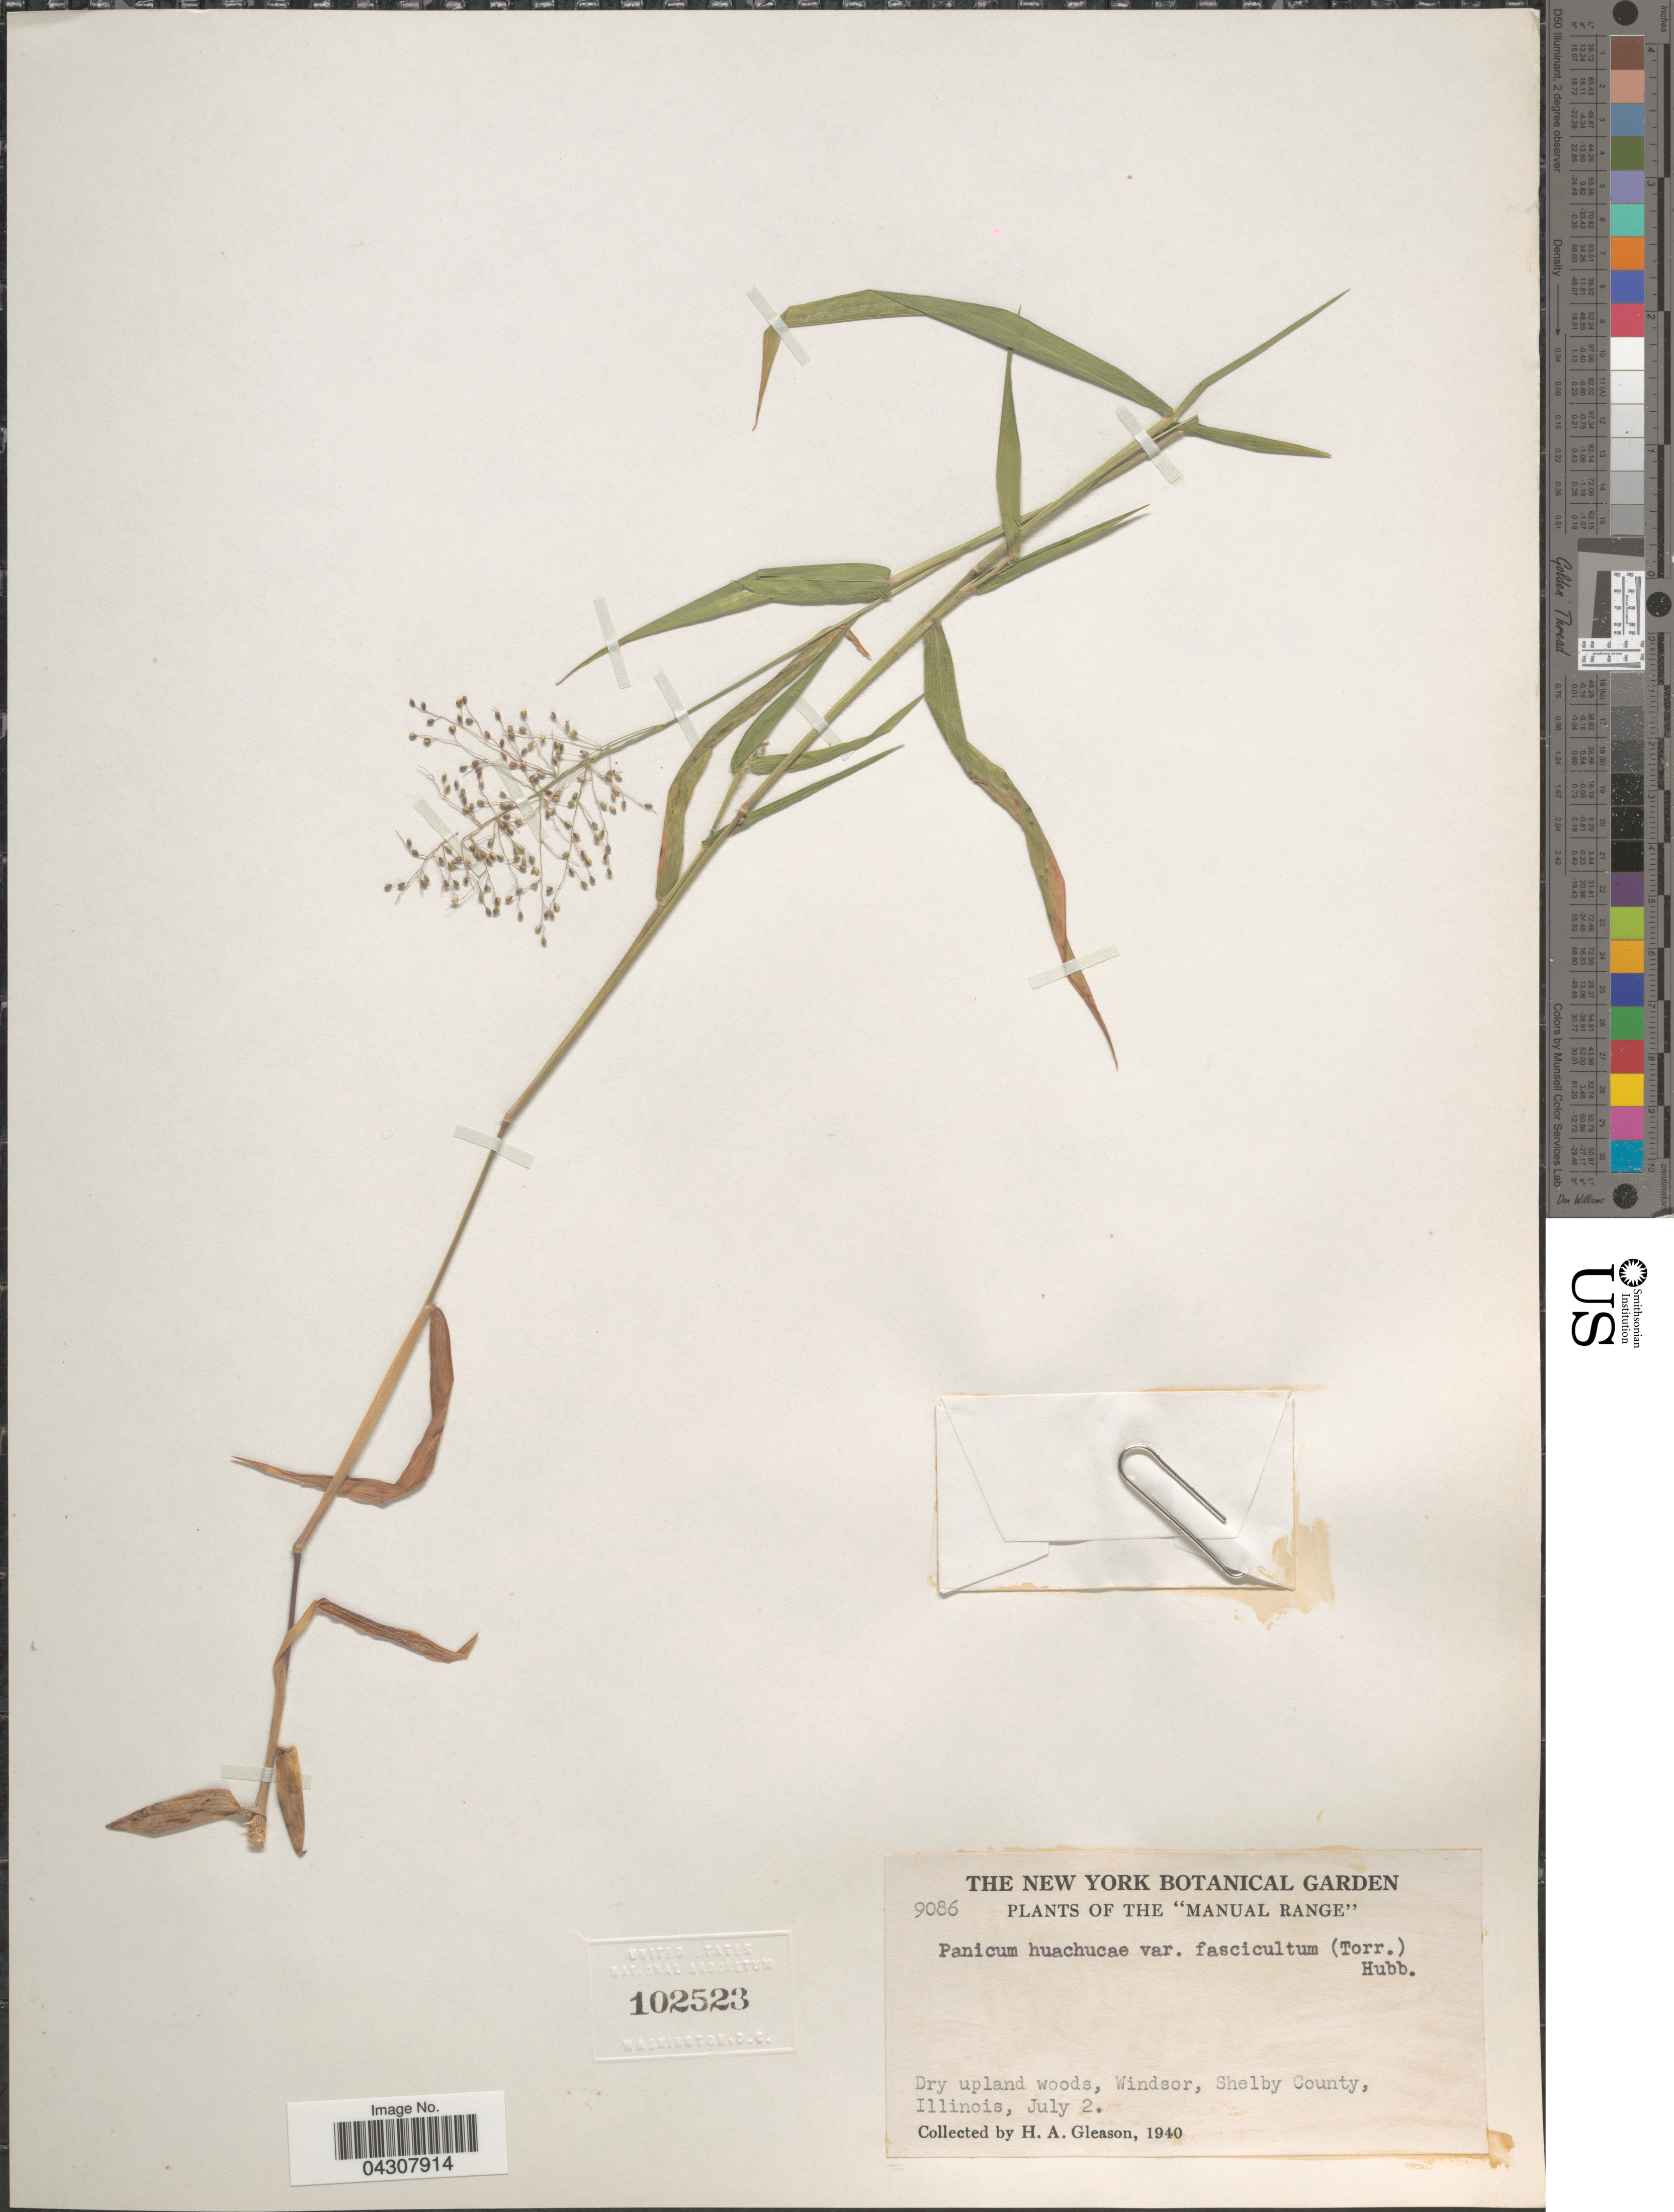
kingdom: Plantae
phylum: Tracheophyta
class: Liliopsida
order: Poales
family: Poaceae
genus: Dichanthelium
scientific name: Dichanthelium acuminatum var. acuminatum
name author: (Sw.) Gould & C.A. Clark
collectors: H. A. Gleason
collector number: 9086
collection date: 1940-07-02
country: United States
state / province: Illinois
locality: The "Manual Range". Dry upland woods, Windsor, Shelby County.